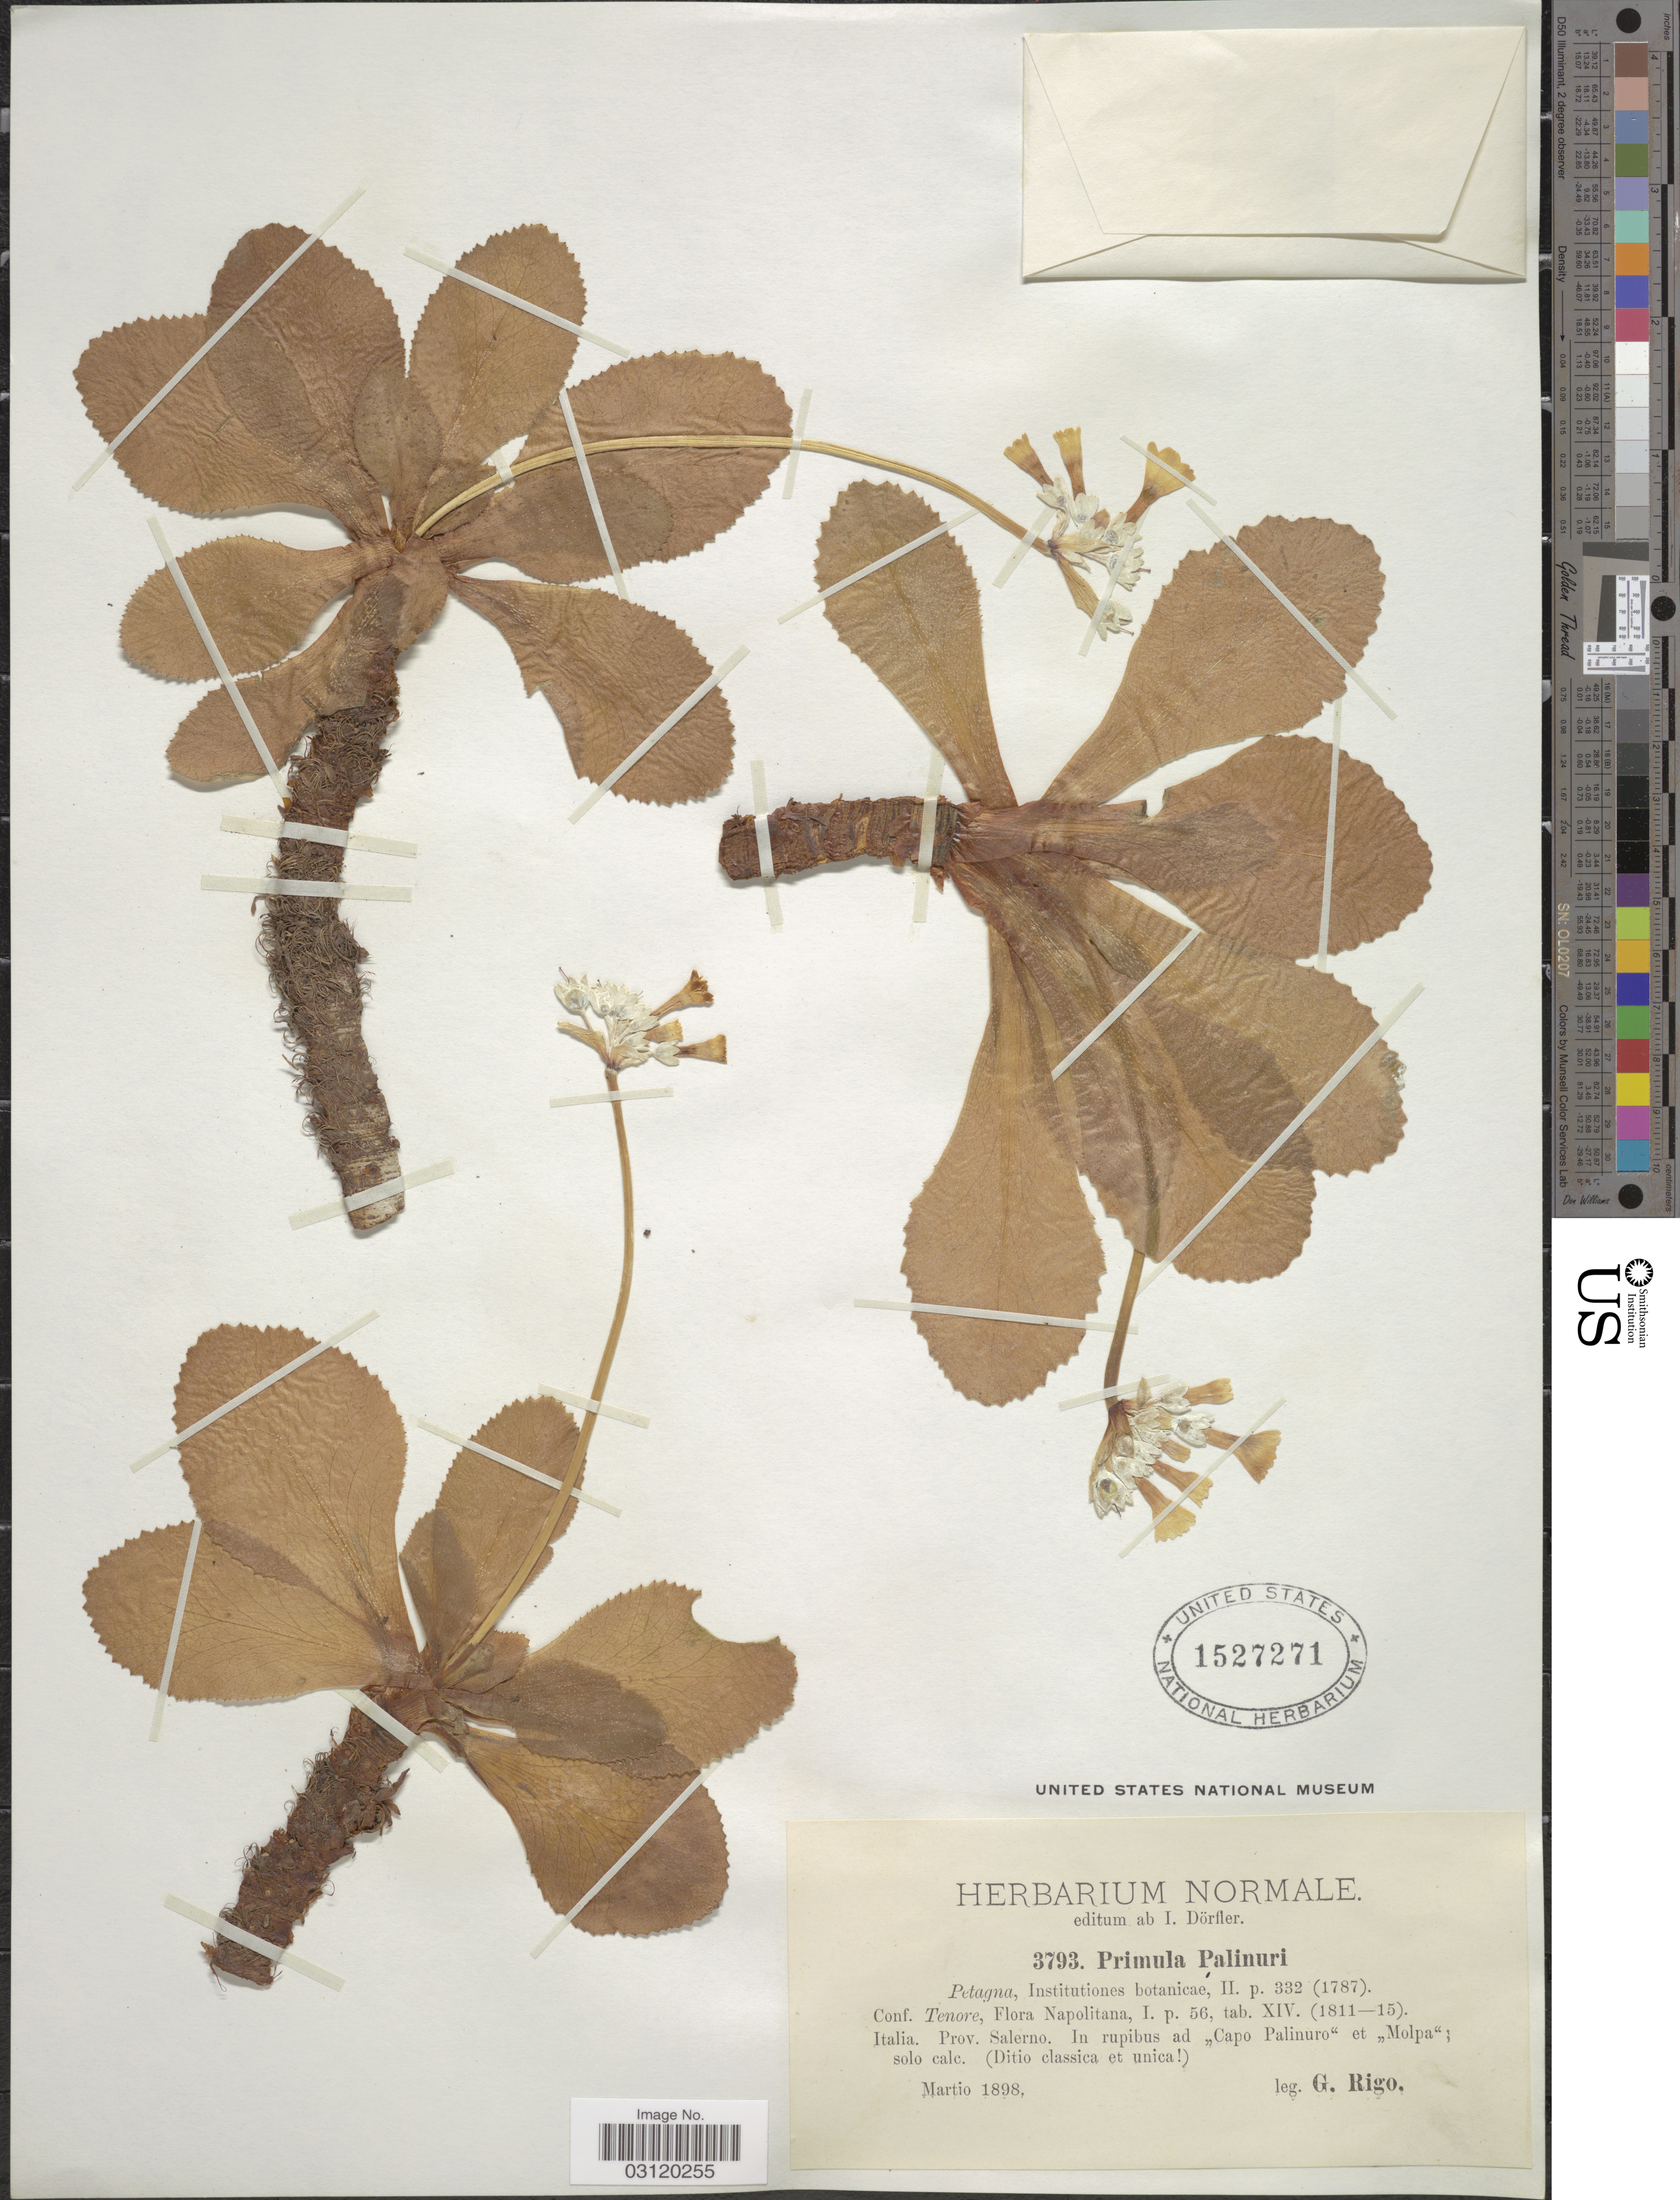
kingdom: Plantae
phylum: Tracheophyta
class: Magnoliopsida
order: Ericales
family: Primulaceae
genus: Primula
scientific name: Primula palinuri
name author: Petagna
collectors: G. Rigo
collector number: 3793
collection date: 1898-03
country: Italy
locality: Conf. Tenore, Napolitana, Italia, Prov. Salerno, In rupibus ad "Capo Palinuro" et "Molpa": solo calc.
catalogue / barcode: US 1527271